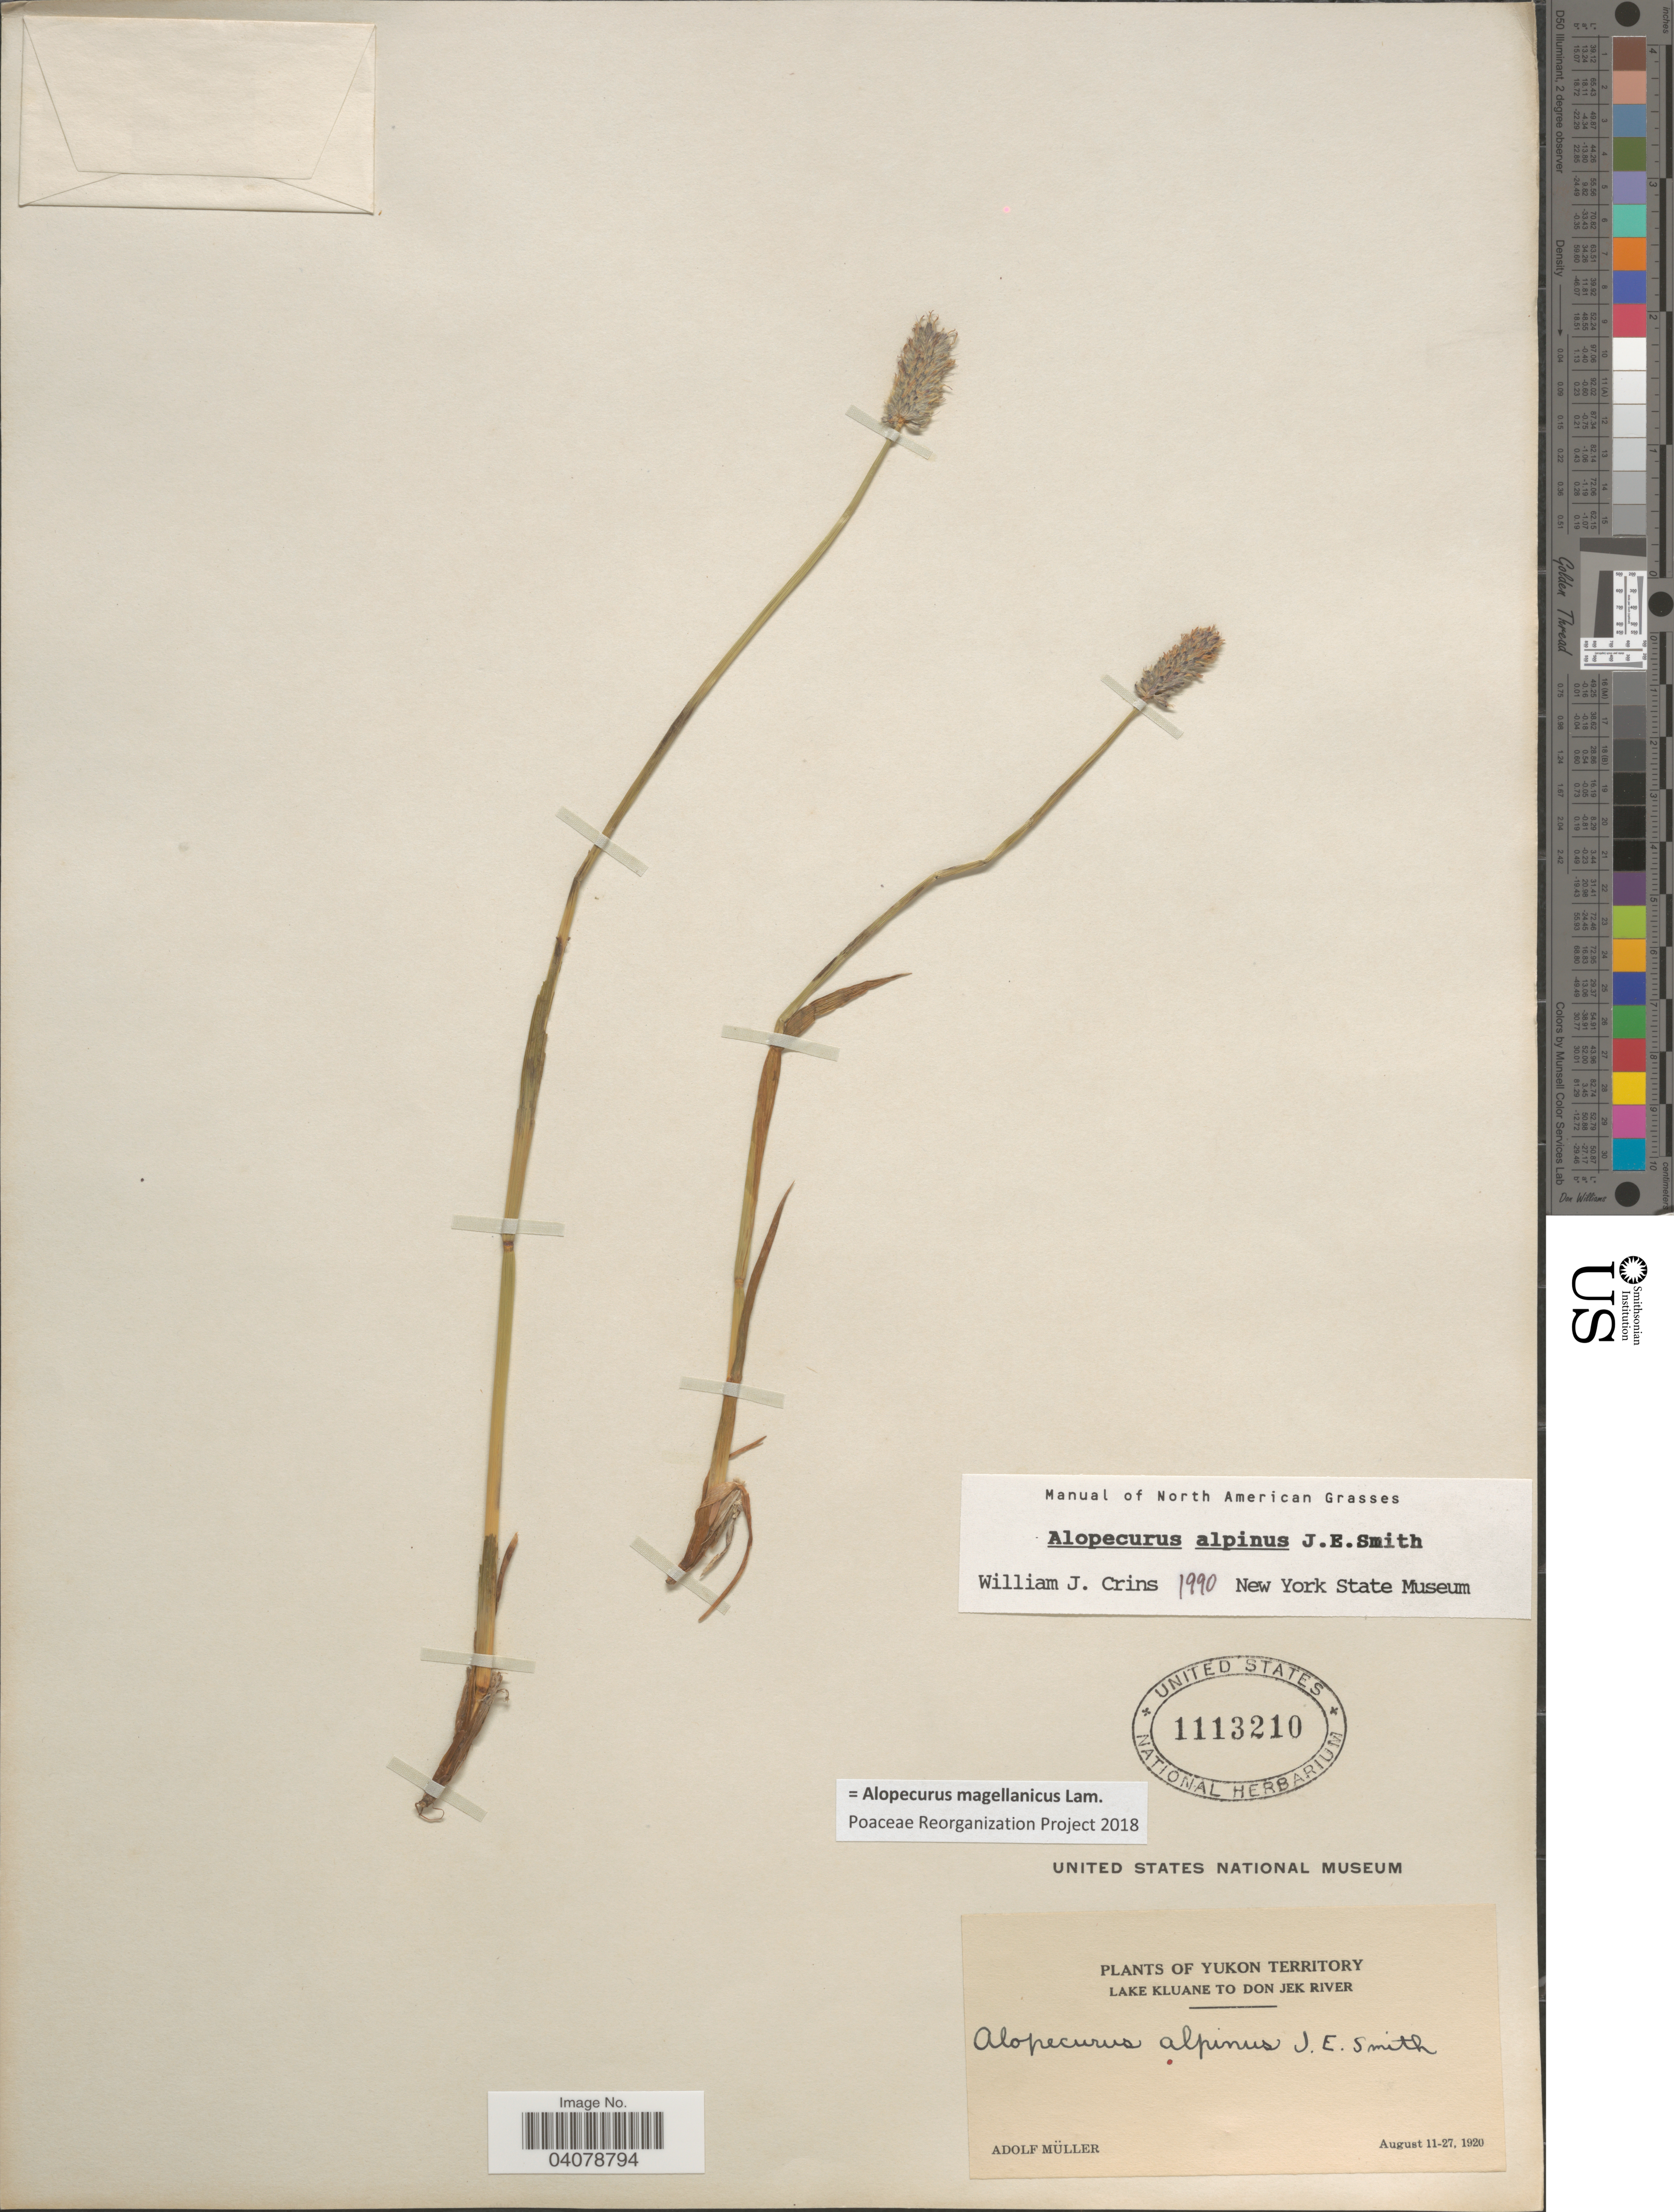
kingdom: Plantae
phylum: Tracheophyta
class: Liliopsida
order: Poales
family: Poaceae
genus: Alopecurus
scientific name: Alopecurus magellanicus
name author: Lam.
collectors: A. Muller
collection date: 1920-08-11/1920-08-27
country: Canada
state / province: Yukon Territory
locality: Lake Kluane to Don Jek River.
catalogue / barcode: US 1113210